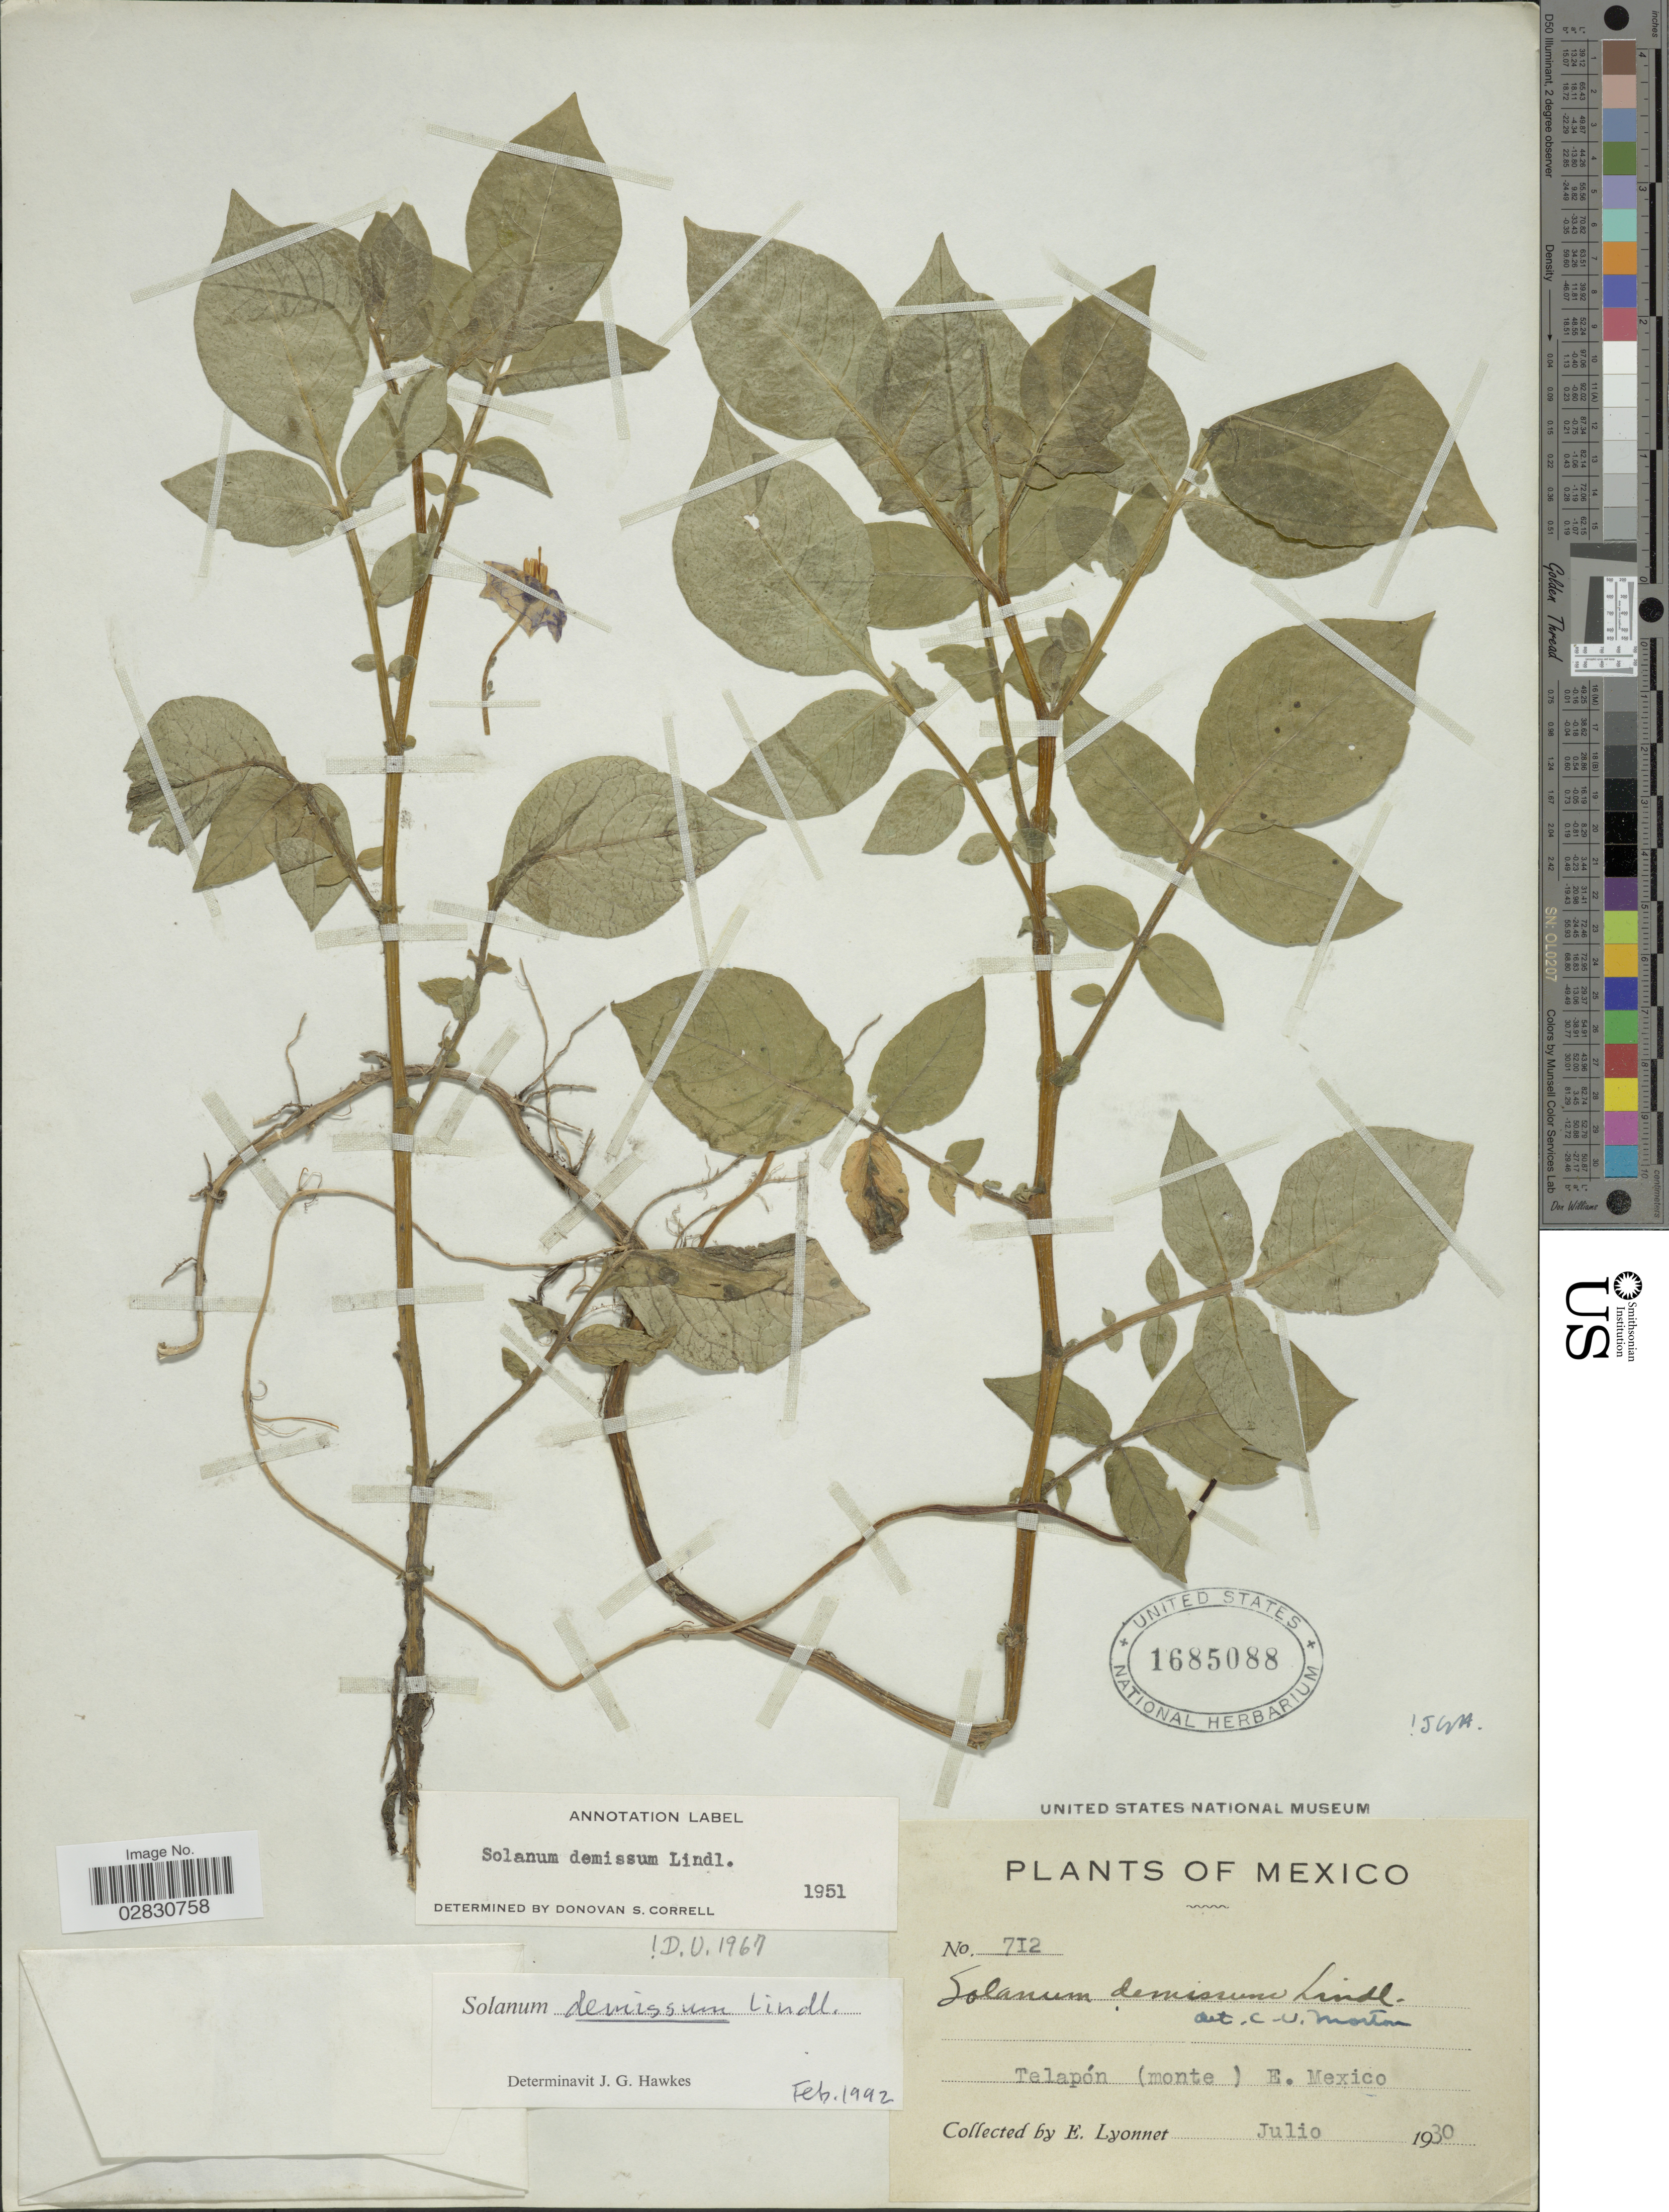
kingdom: Plantae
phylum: Tracheophyta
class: Magnoliopsida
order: Solanales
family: Solanaceae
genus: Solanum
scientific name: Solanum demissum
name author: Lindl.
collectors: E. Lyonnet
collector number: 712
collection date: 1930-07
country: Mexico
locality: Telapón (monte) E. Mexico.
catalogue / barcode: US 1685088